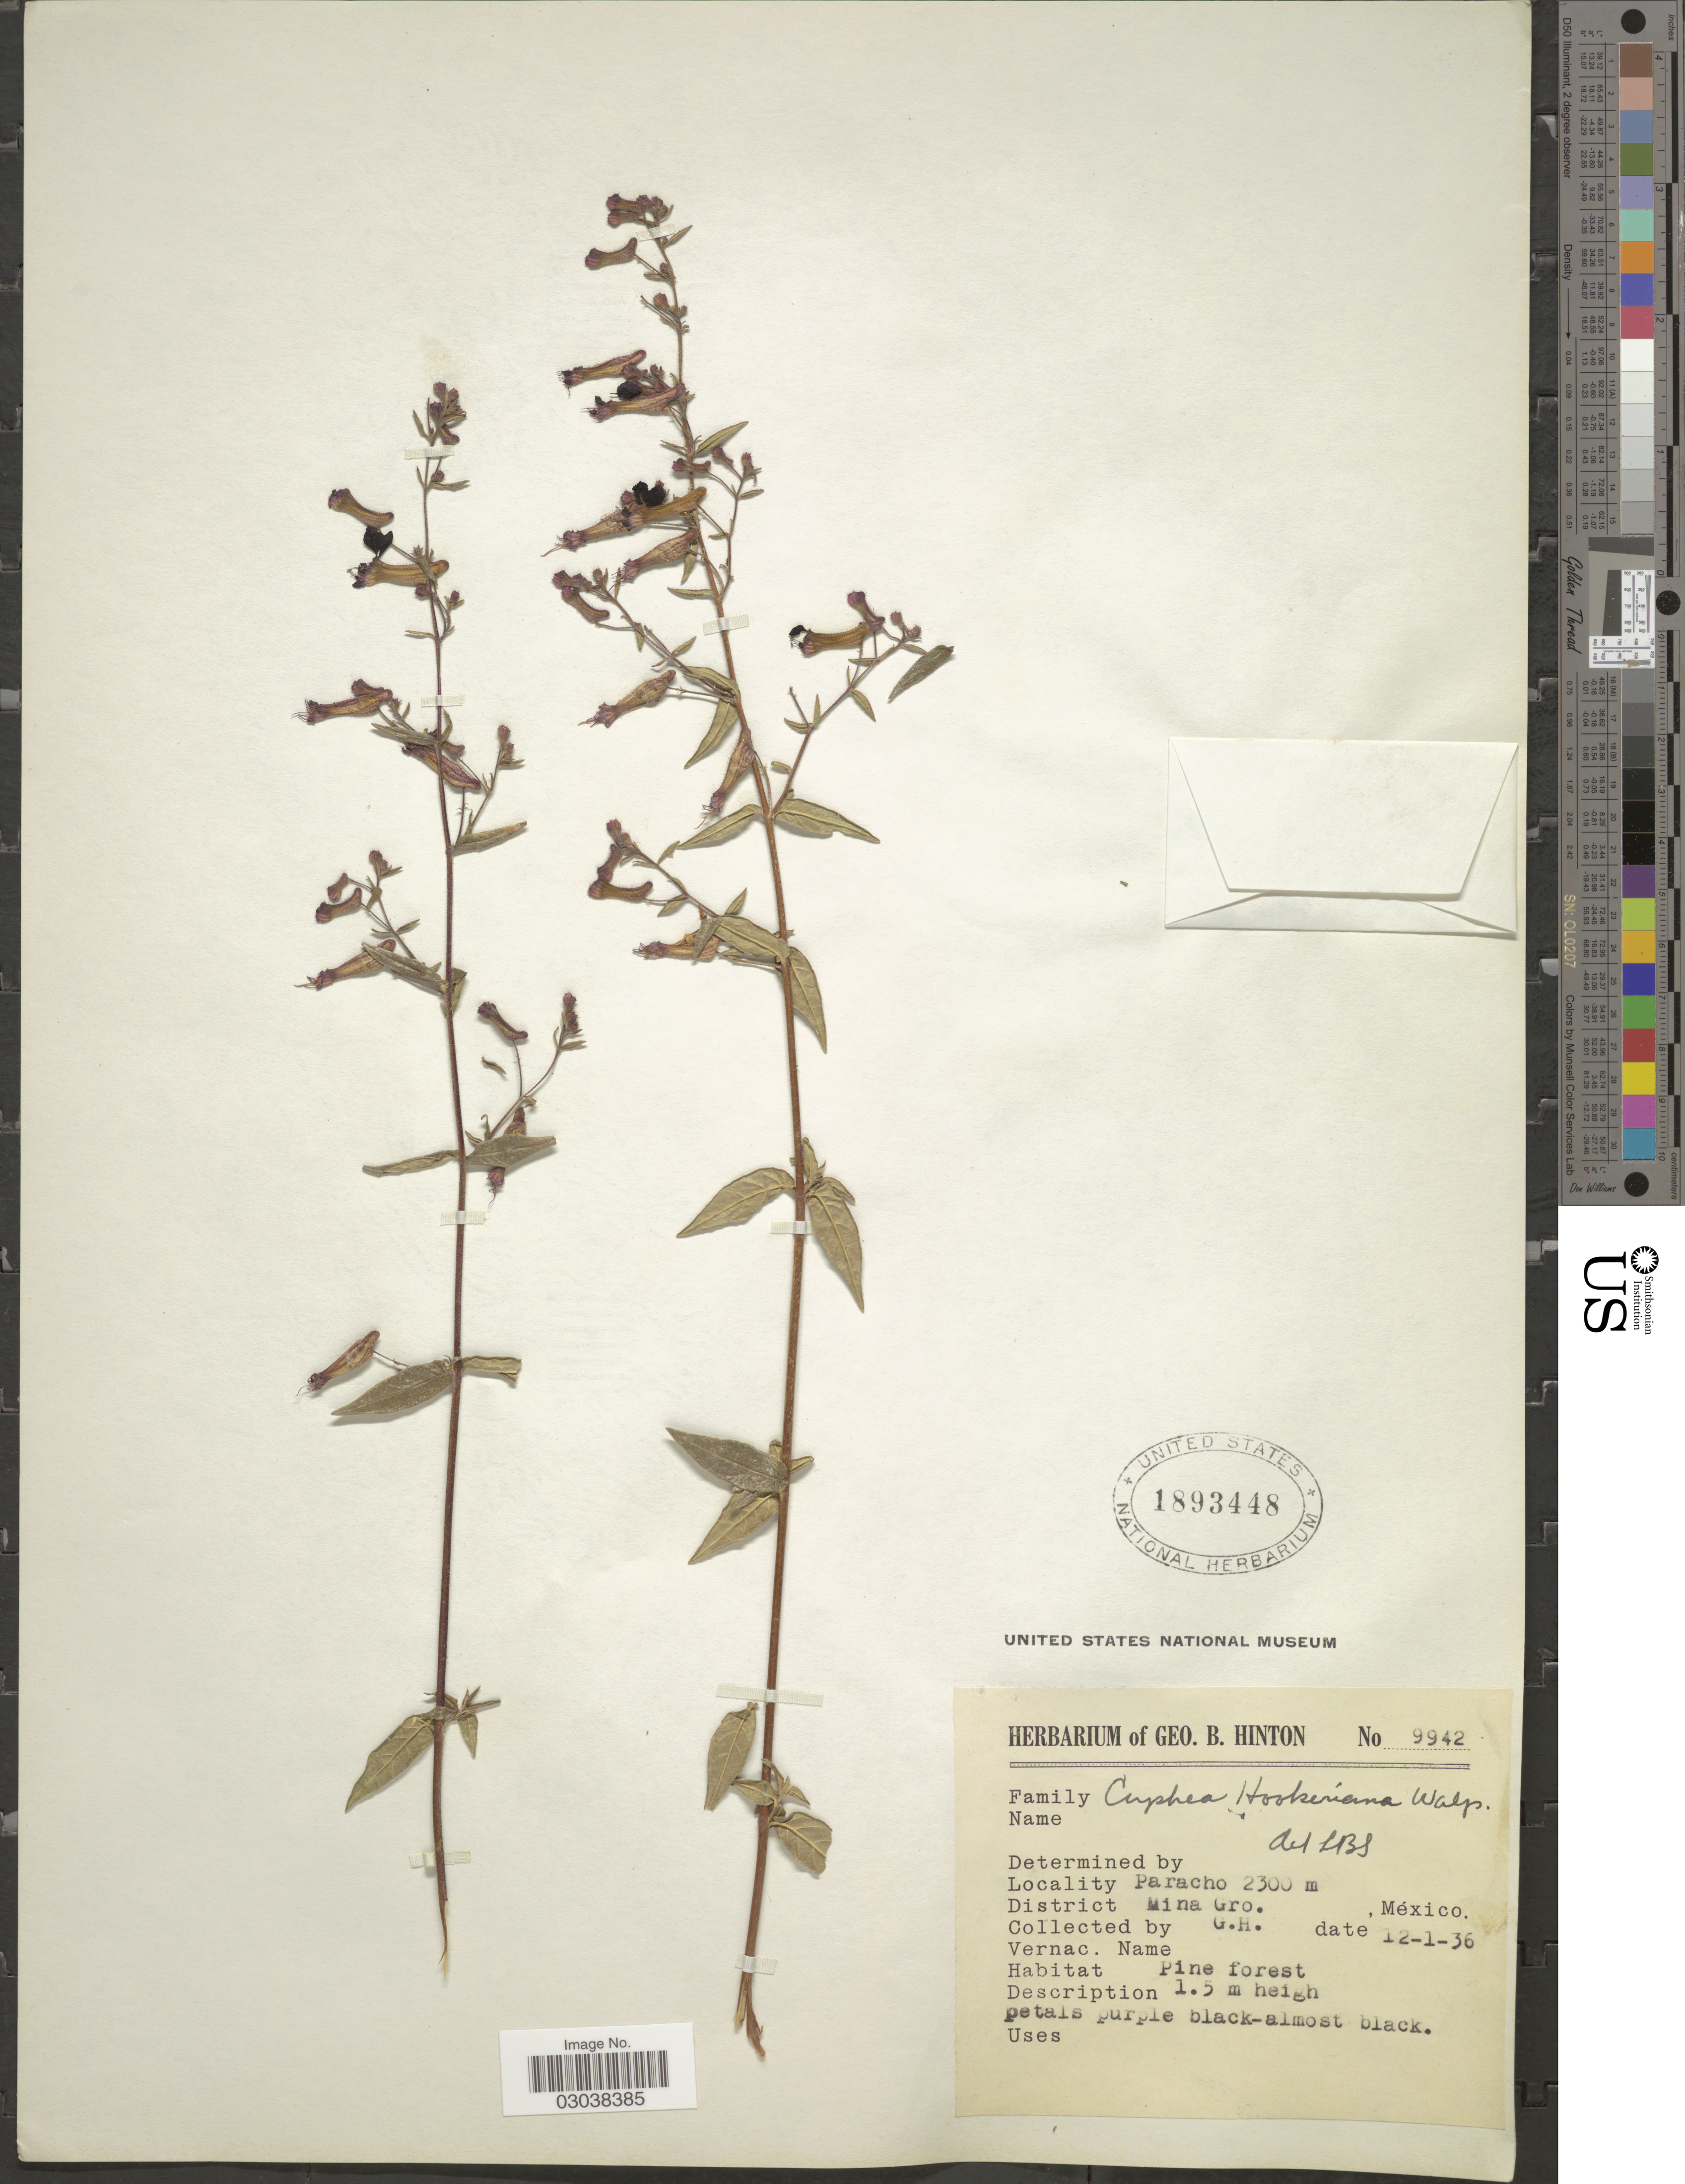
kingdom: Plantae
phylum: Tracheophyta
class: Magnoliopsida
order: Myrtales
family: Lythraceae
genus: Cuphea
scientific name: Cuphea hookeriana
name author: Walp.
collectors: G. B. Hinton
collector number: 9942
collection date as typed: Transcribed d/m/y: 12/1/36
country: Mexico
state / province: Guerrero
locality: Paracho. District Mina Gro.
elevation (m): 2300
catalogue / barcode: US 1893448